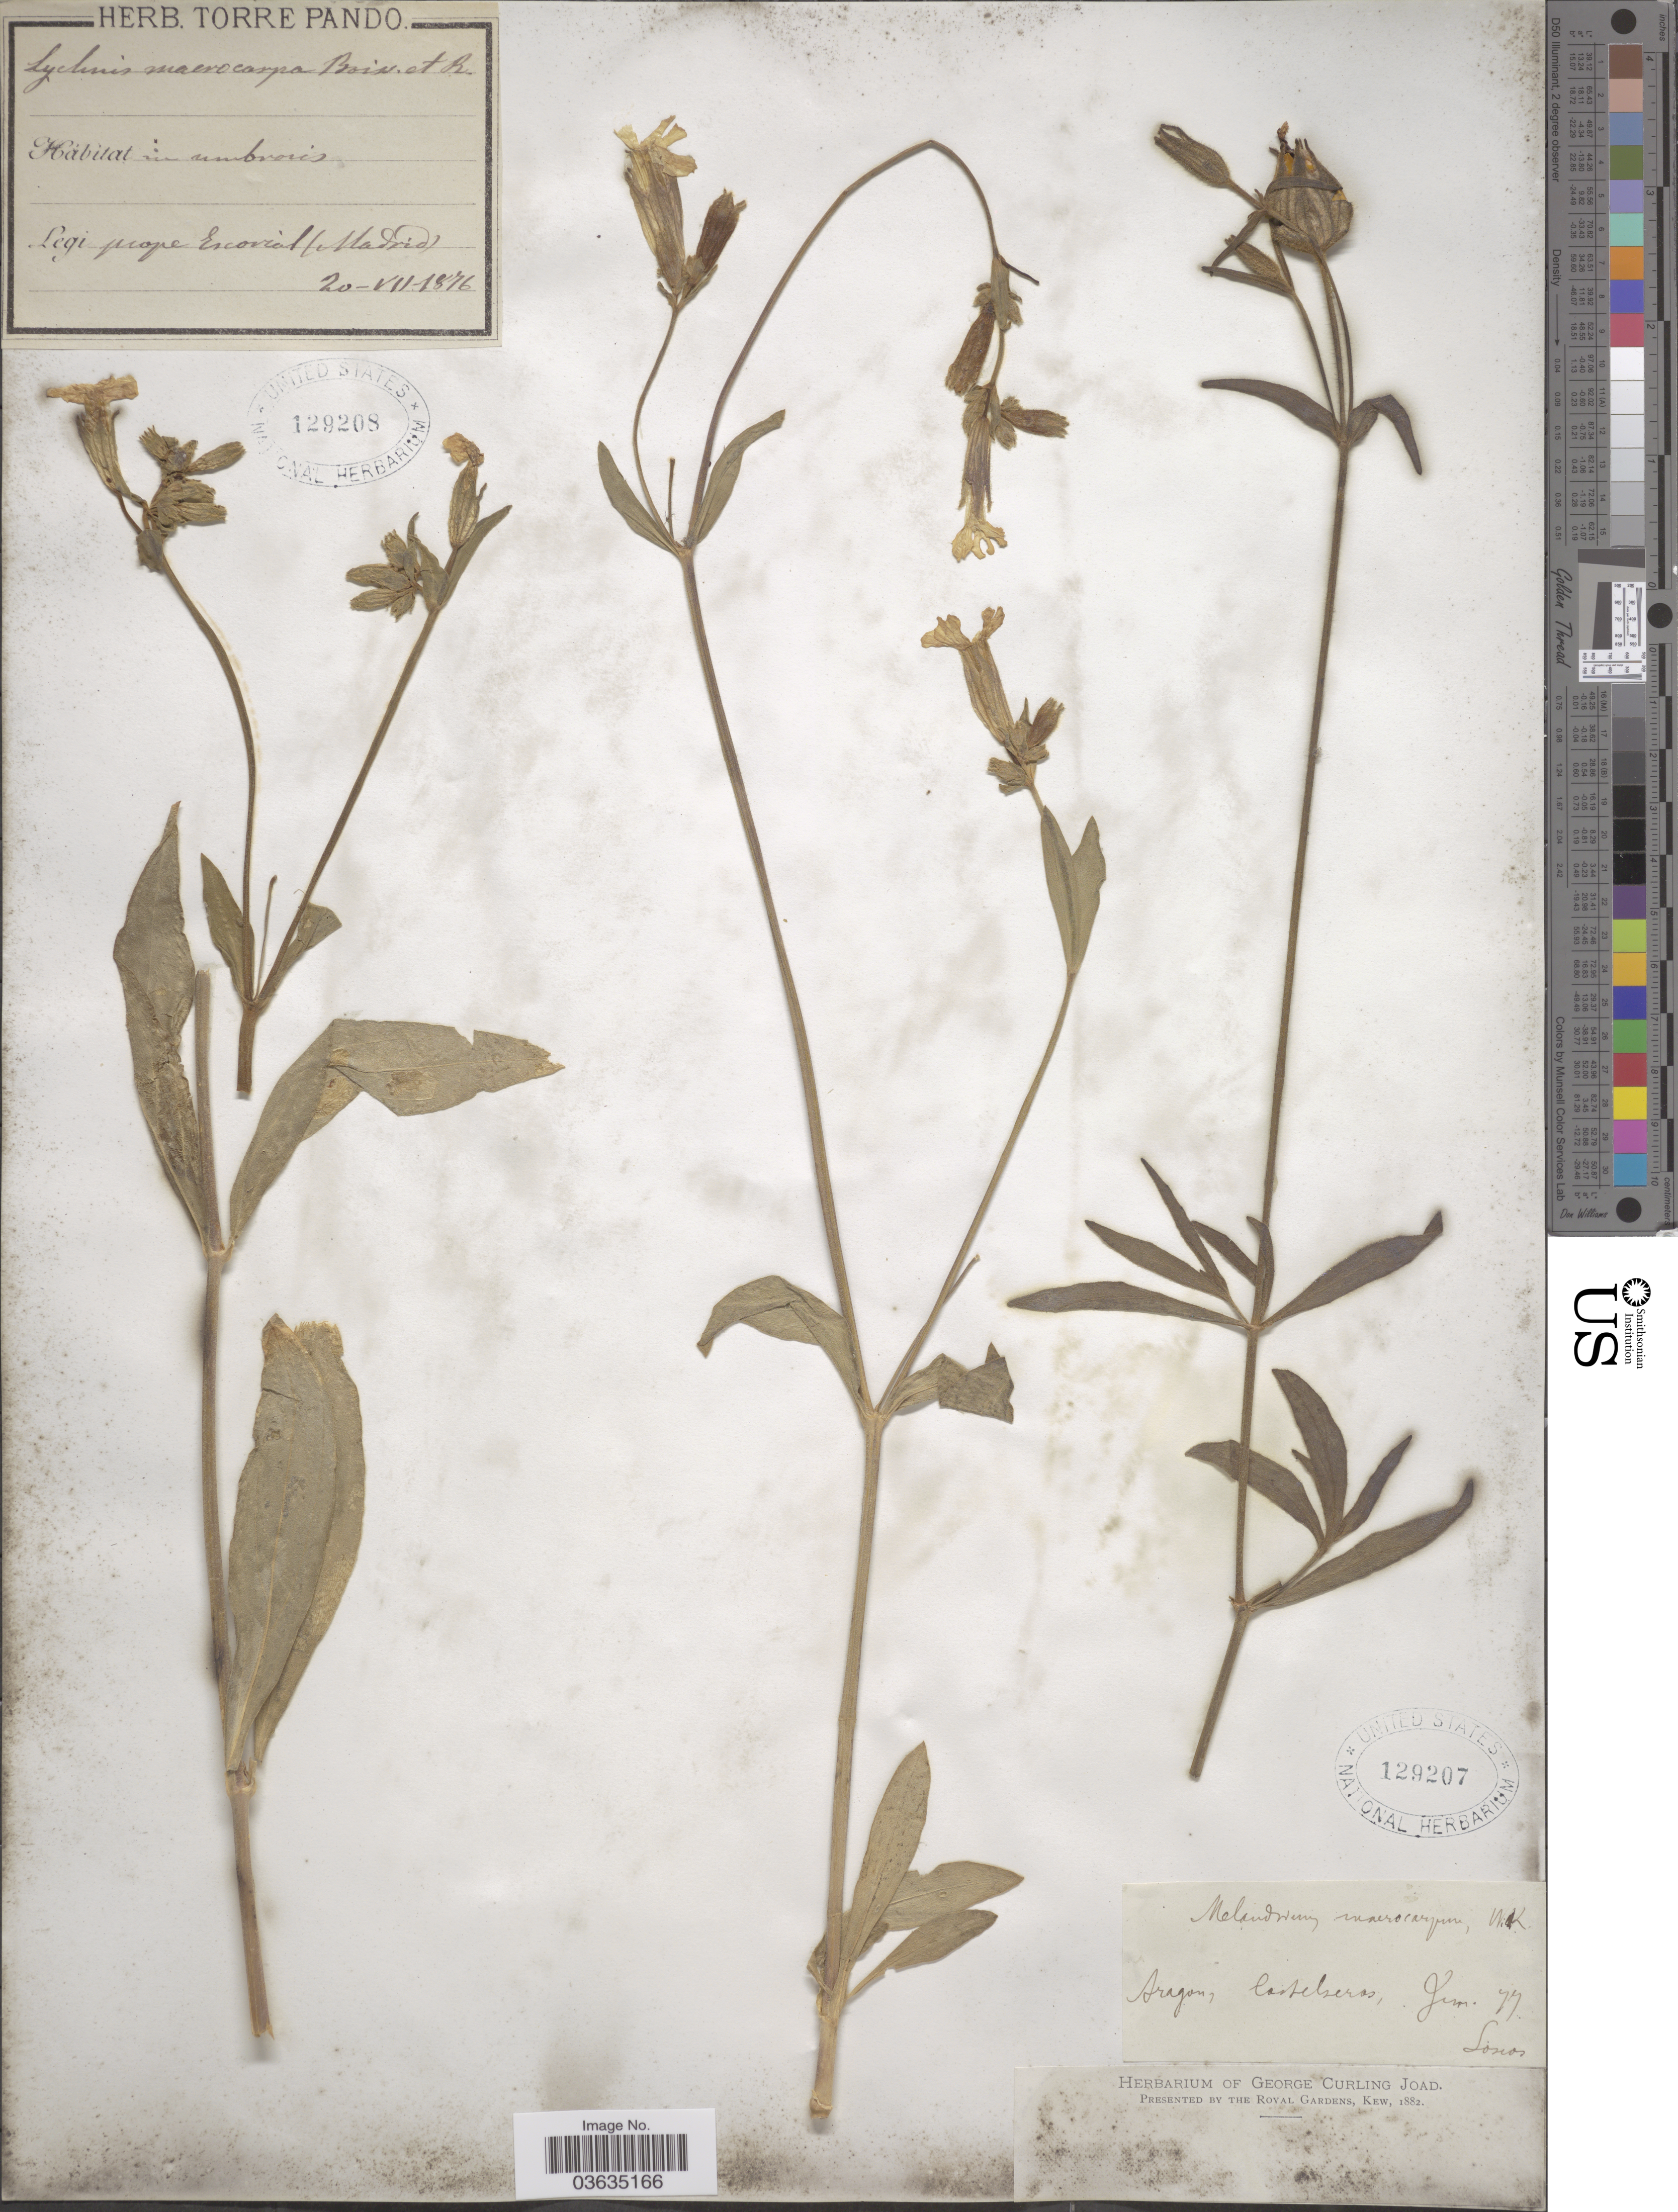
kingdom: Plantae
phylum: Tracheophyta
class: Magnoliopsida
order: Caryophyllales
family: Caryophyllaceae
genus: Silene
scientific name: Silene latifolia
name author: Poir.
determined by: Strong, Mark T., (BOT), Smithsonian Institution - National Museum of Natural History (UNITED STATES)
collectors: ex herb. Torre Pando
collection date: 1876-07-20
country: Spain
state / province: Madrid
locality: Prope Escorial.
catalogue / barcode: US 129208-2